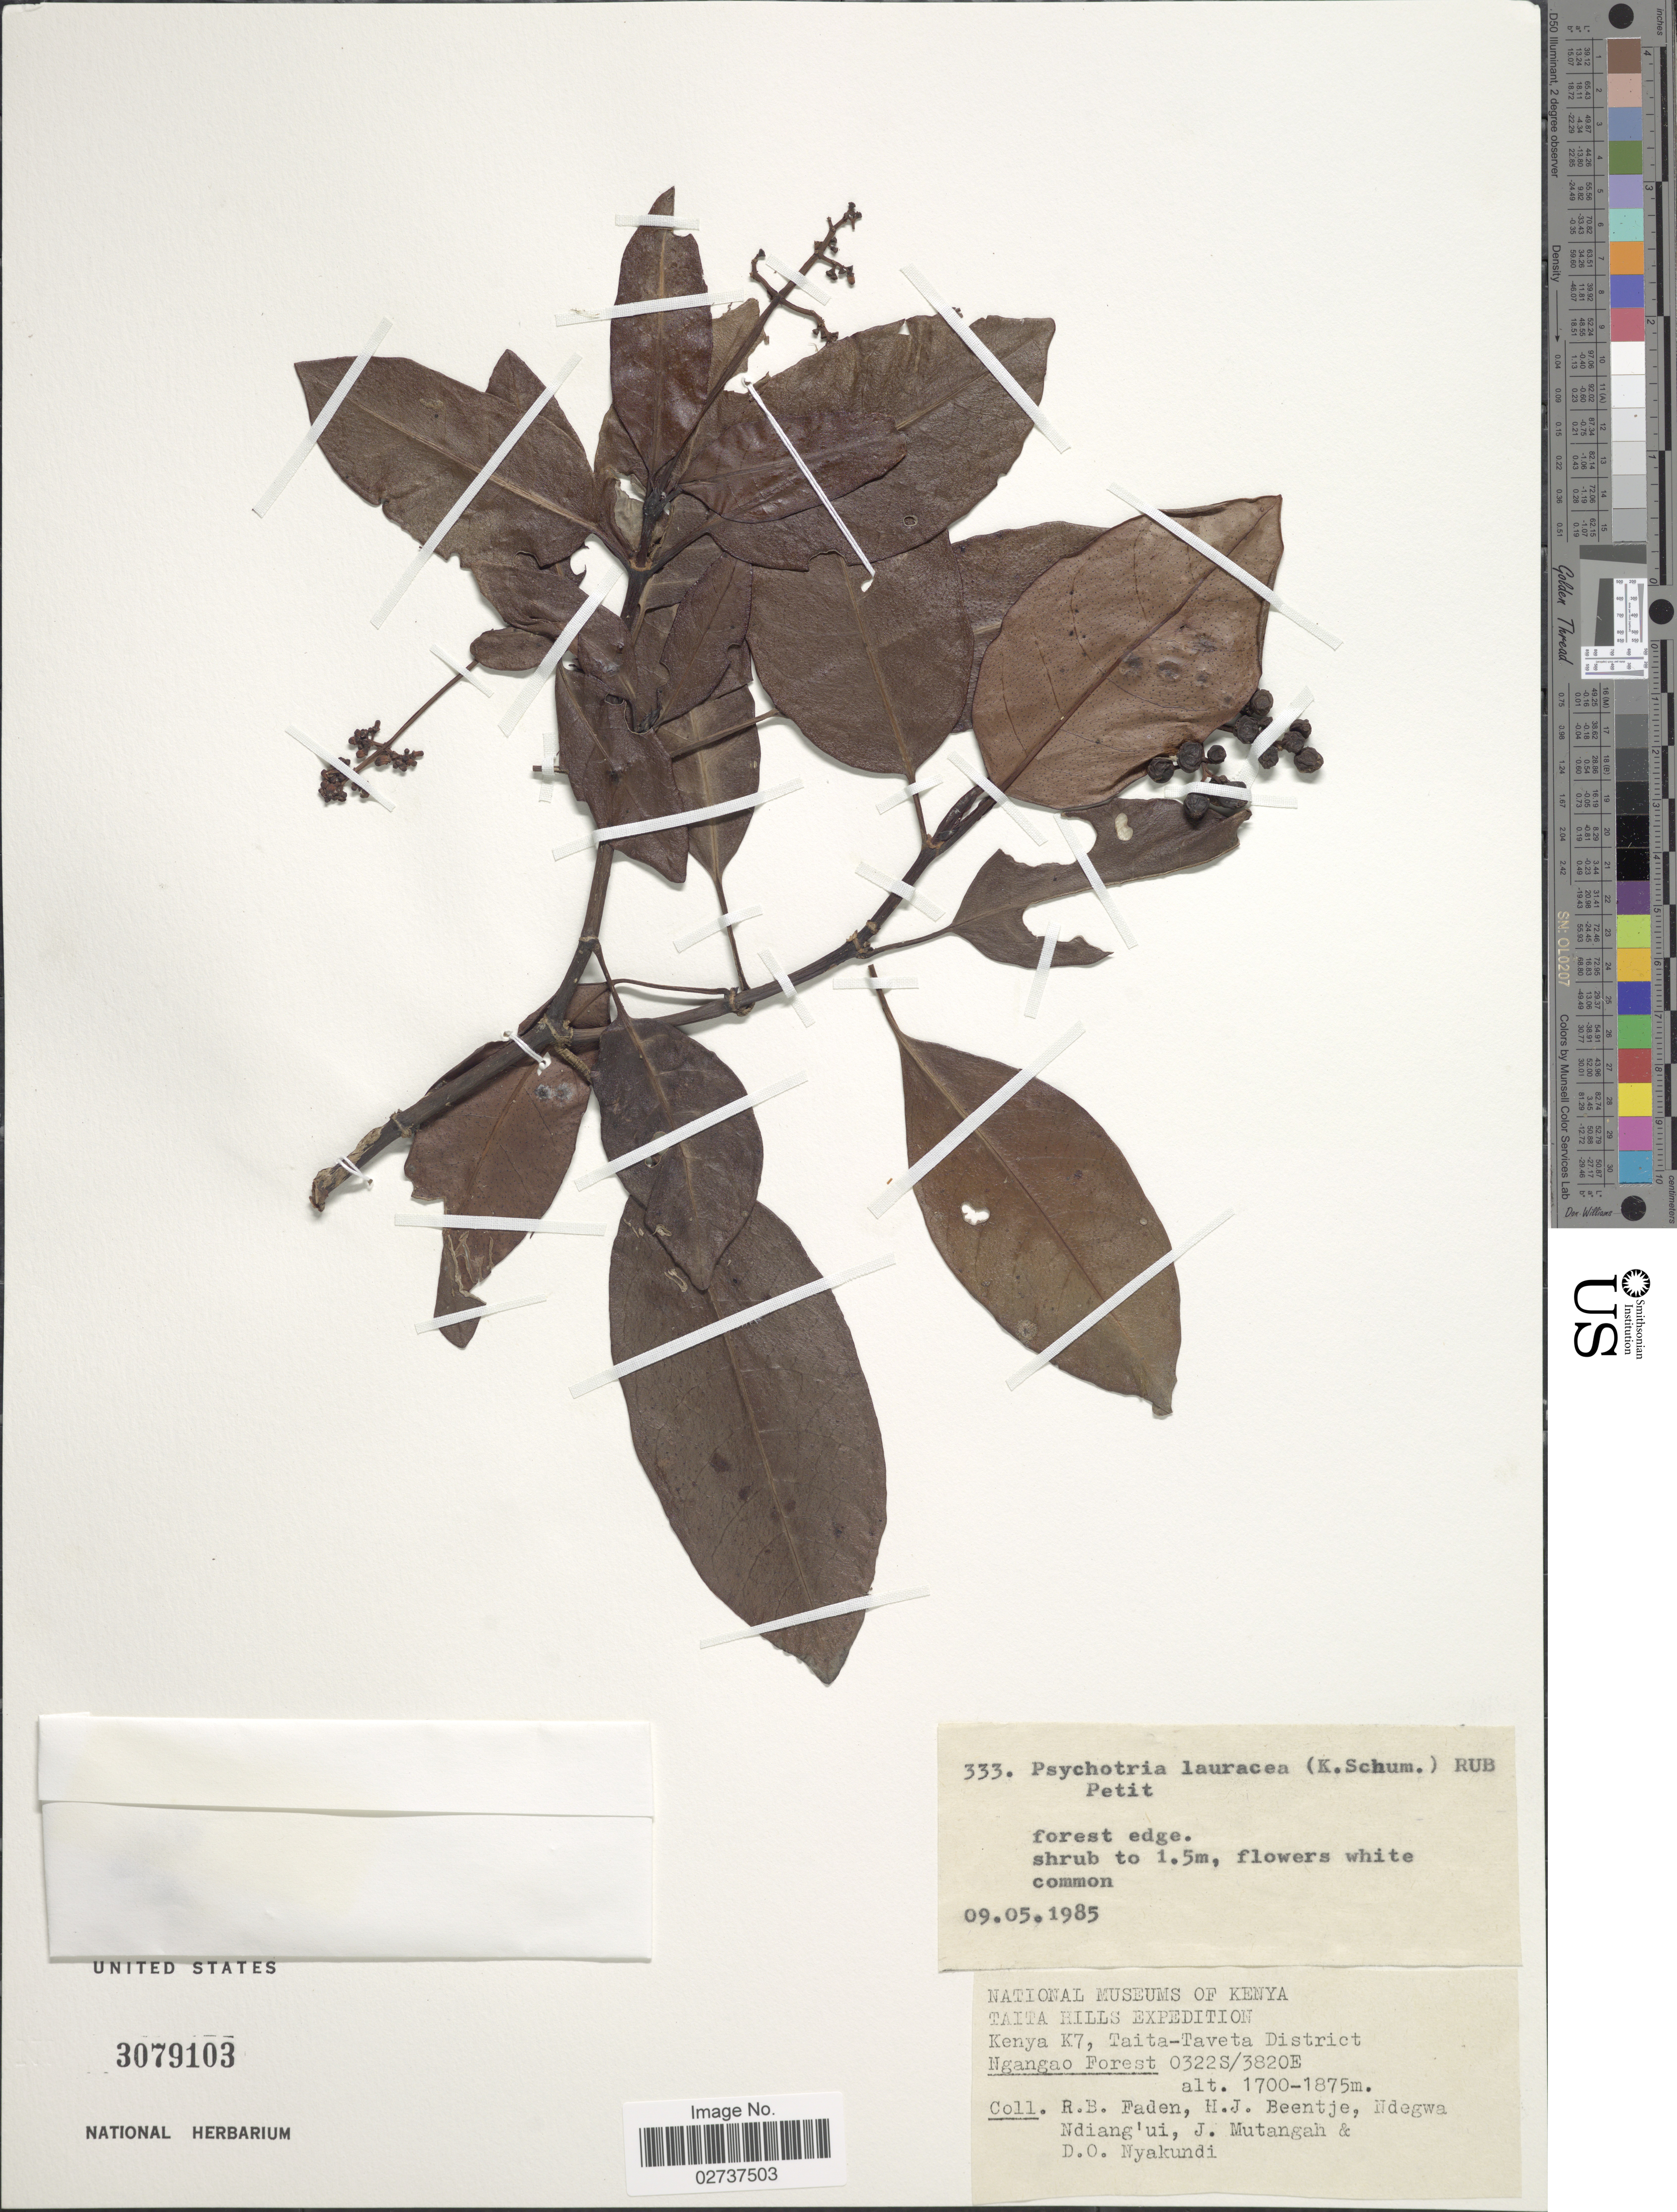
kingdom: Plantae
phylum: Tracheophyta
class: Magnoliopsida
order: Gentianales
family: Rubiaceae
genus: Psychotria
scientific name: Psychotria lauracea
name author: (K. Schum.) E.M.A. Petit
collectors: R. B. Faden, H. J. Beentje, Ndegwa Ndiang'ui, J. Mutangah & D. Nyakundi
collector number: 333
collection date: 1985-05-09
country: Kenya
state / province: Taita Taveta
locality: Taita Hills, Kenya K7, Ngangao Forest.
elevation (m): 1700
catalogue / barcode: US 3079103